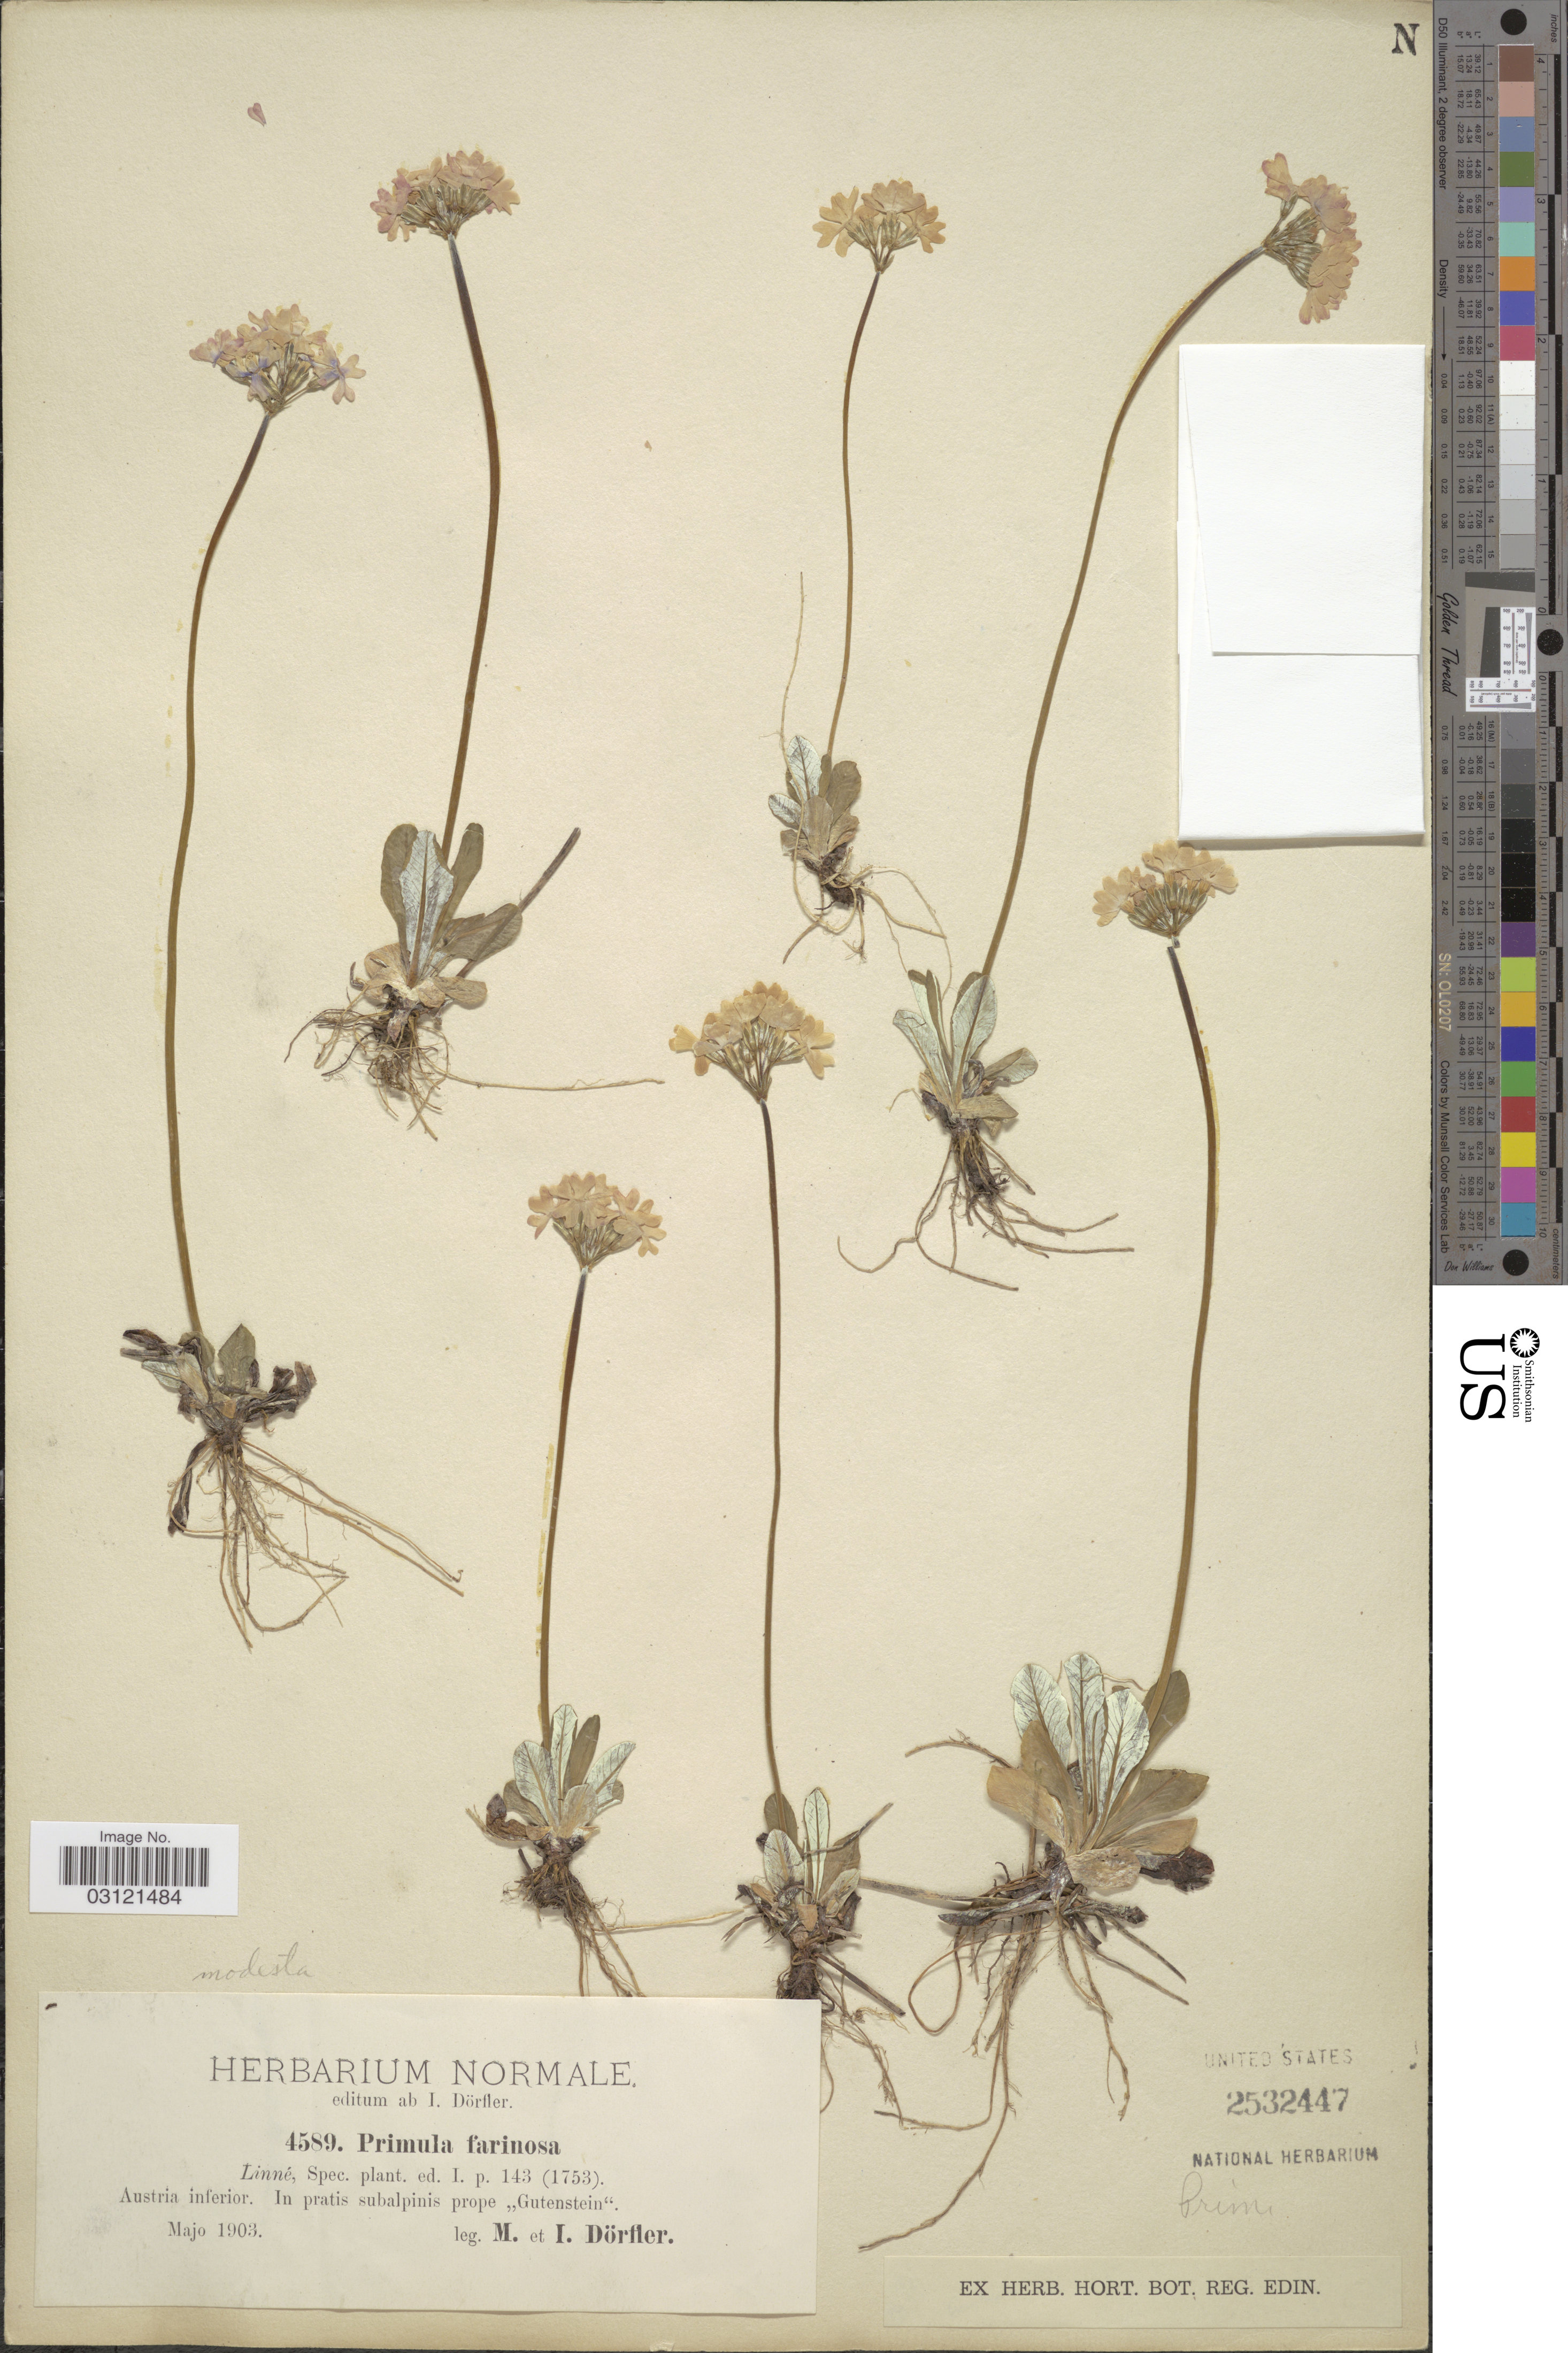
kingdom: Plantae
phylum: Tracheophyta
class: Magnoliopsida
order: Ericales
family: Primulaceae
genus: Primula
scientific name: Primula modesta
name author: Bisset & S. Moore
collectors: M. Dörfler & I. Dörfler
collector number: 4589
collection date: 1903-05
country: Austria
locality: Austria inferior. In pratis subalpinis prope "Gutenstein".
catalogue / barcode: US 2532447